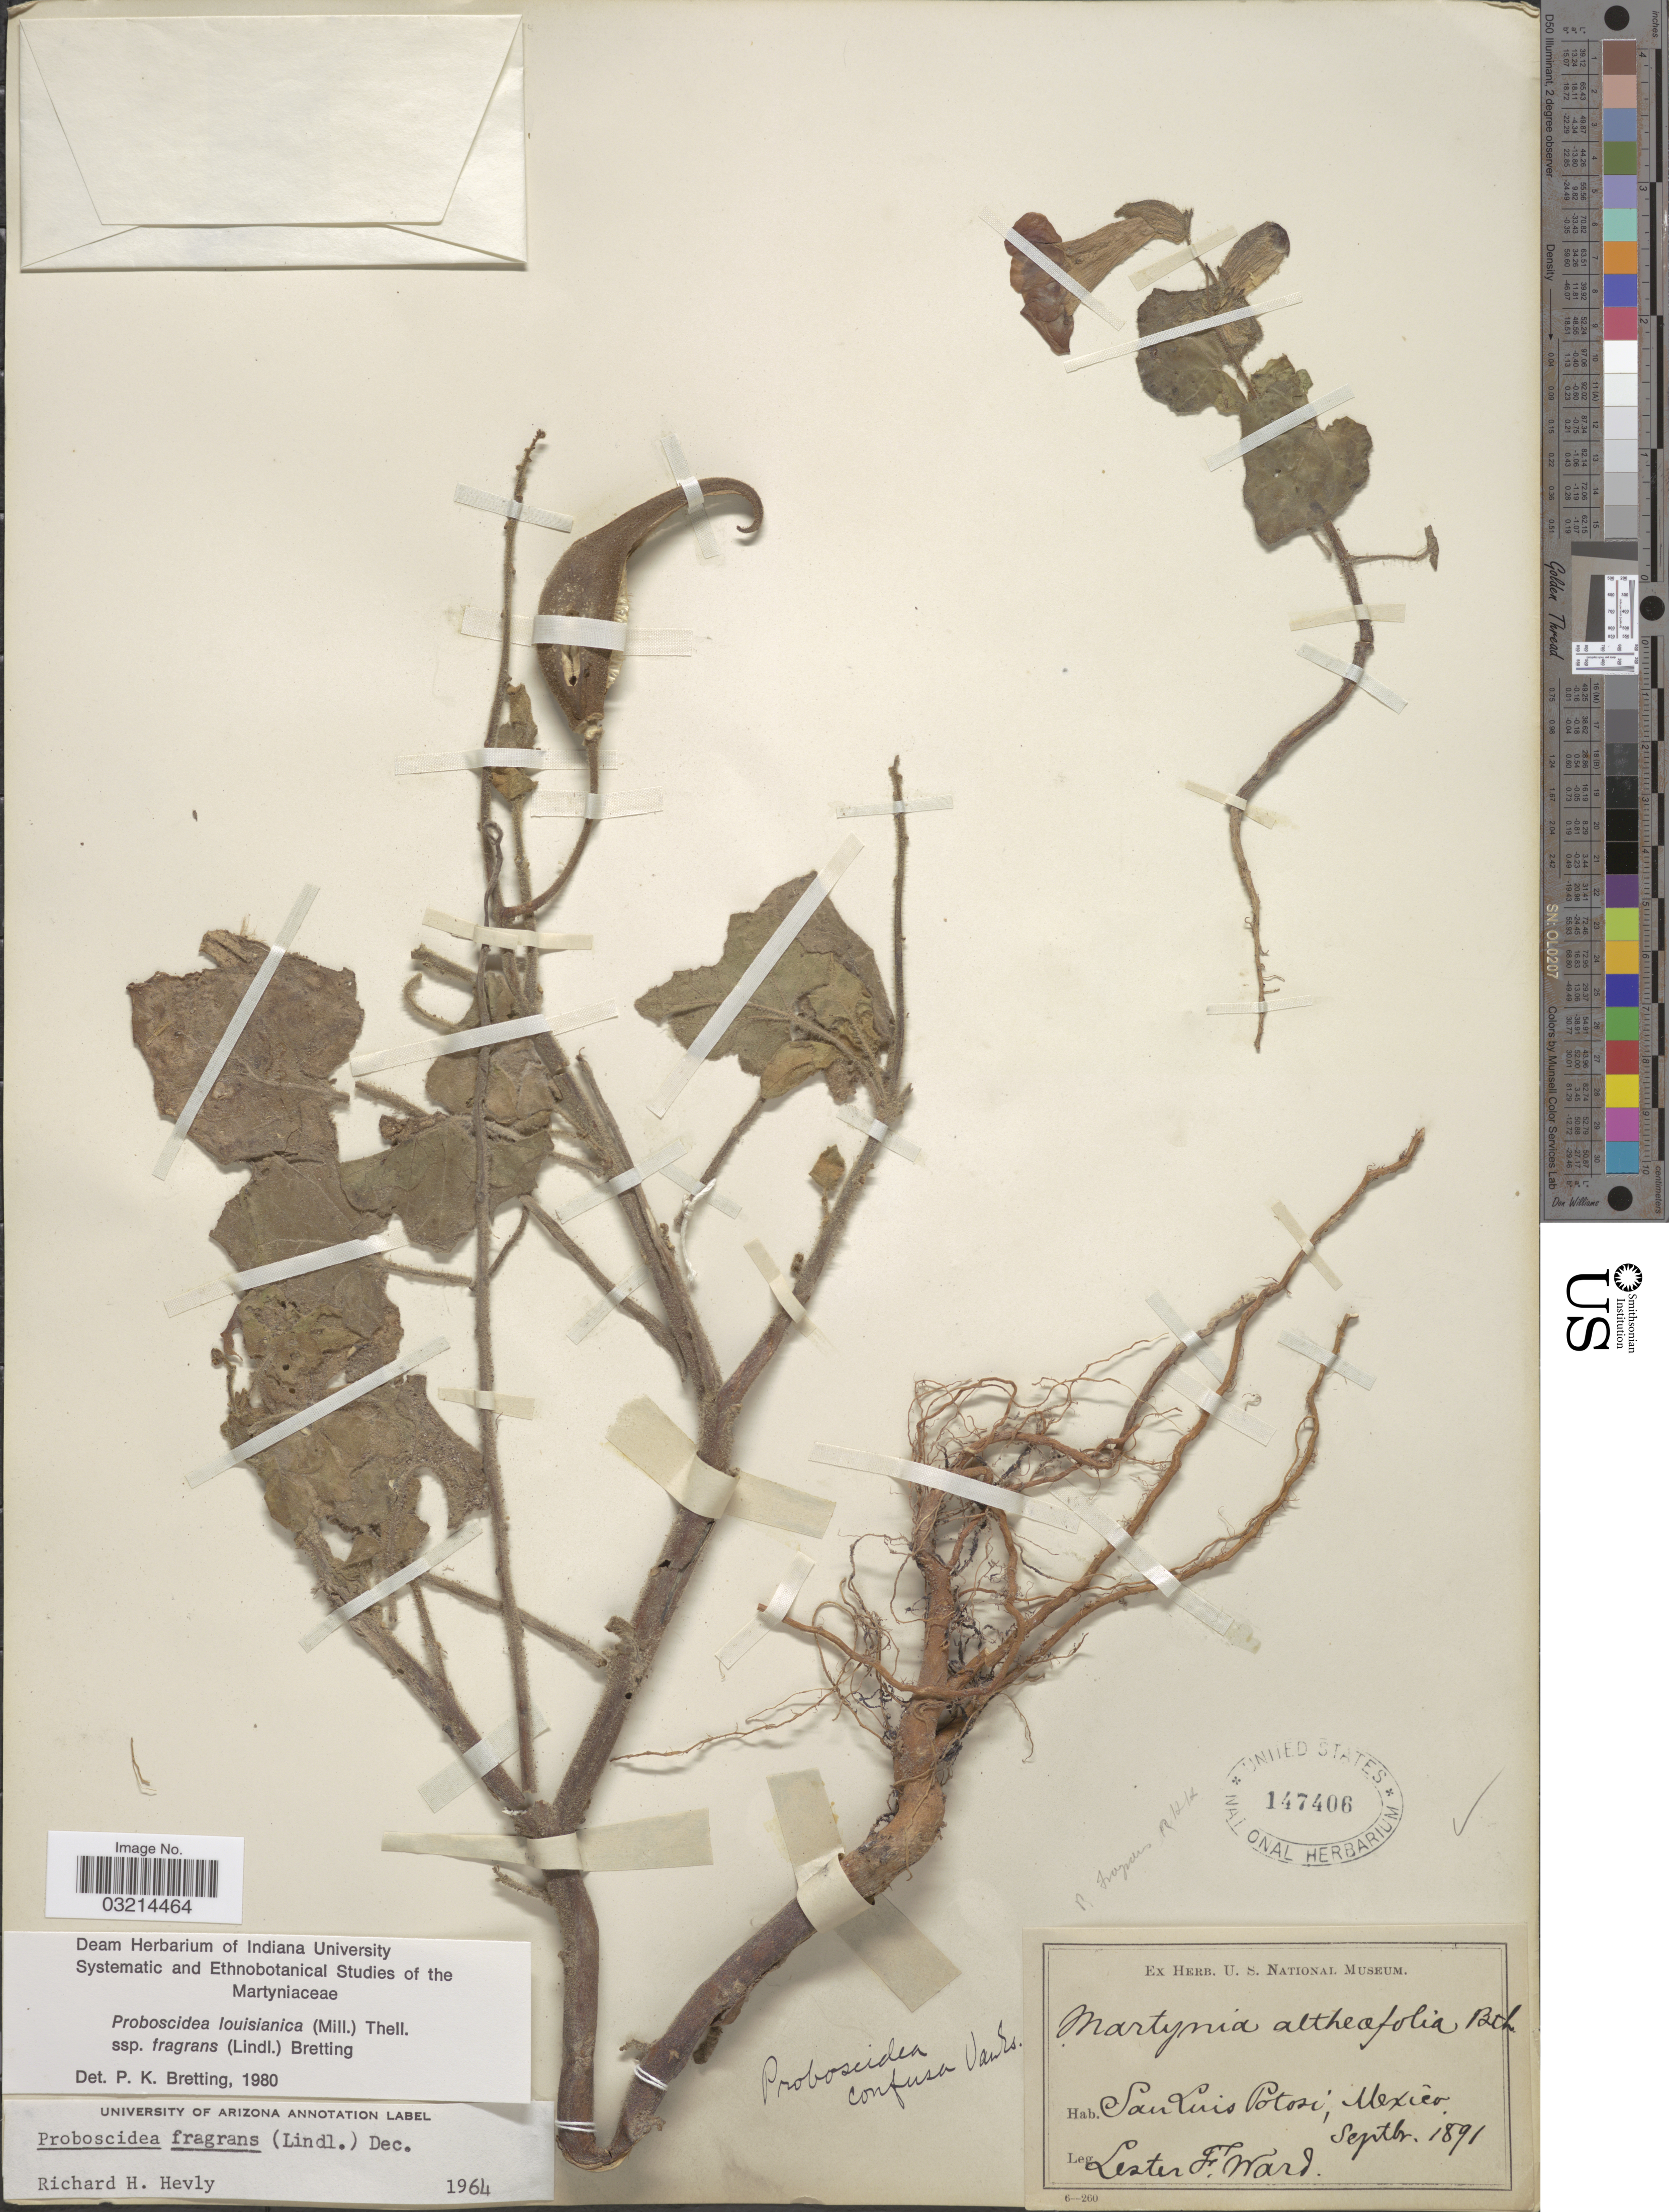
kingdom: Plantae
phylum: Tracheophyta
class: Magnoliopsida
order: Lamiales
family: Martyniaceae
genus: Proboscidea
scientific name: Proboscidea louisianica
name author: Thell.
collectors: L. F. Ward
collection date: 1891-09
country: Mexico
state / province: San Luis Potosí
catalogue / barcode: US 147406